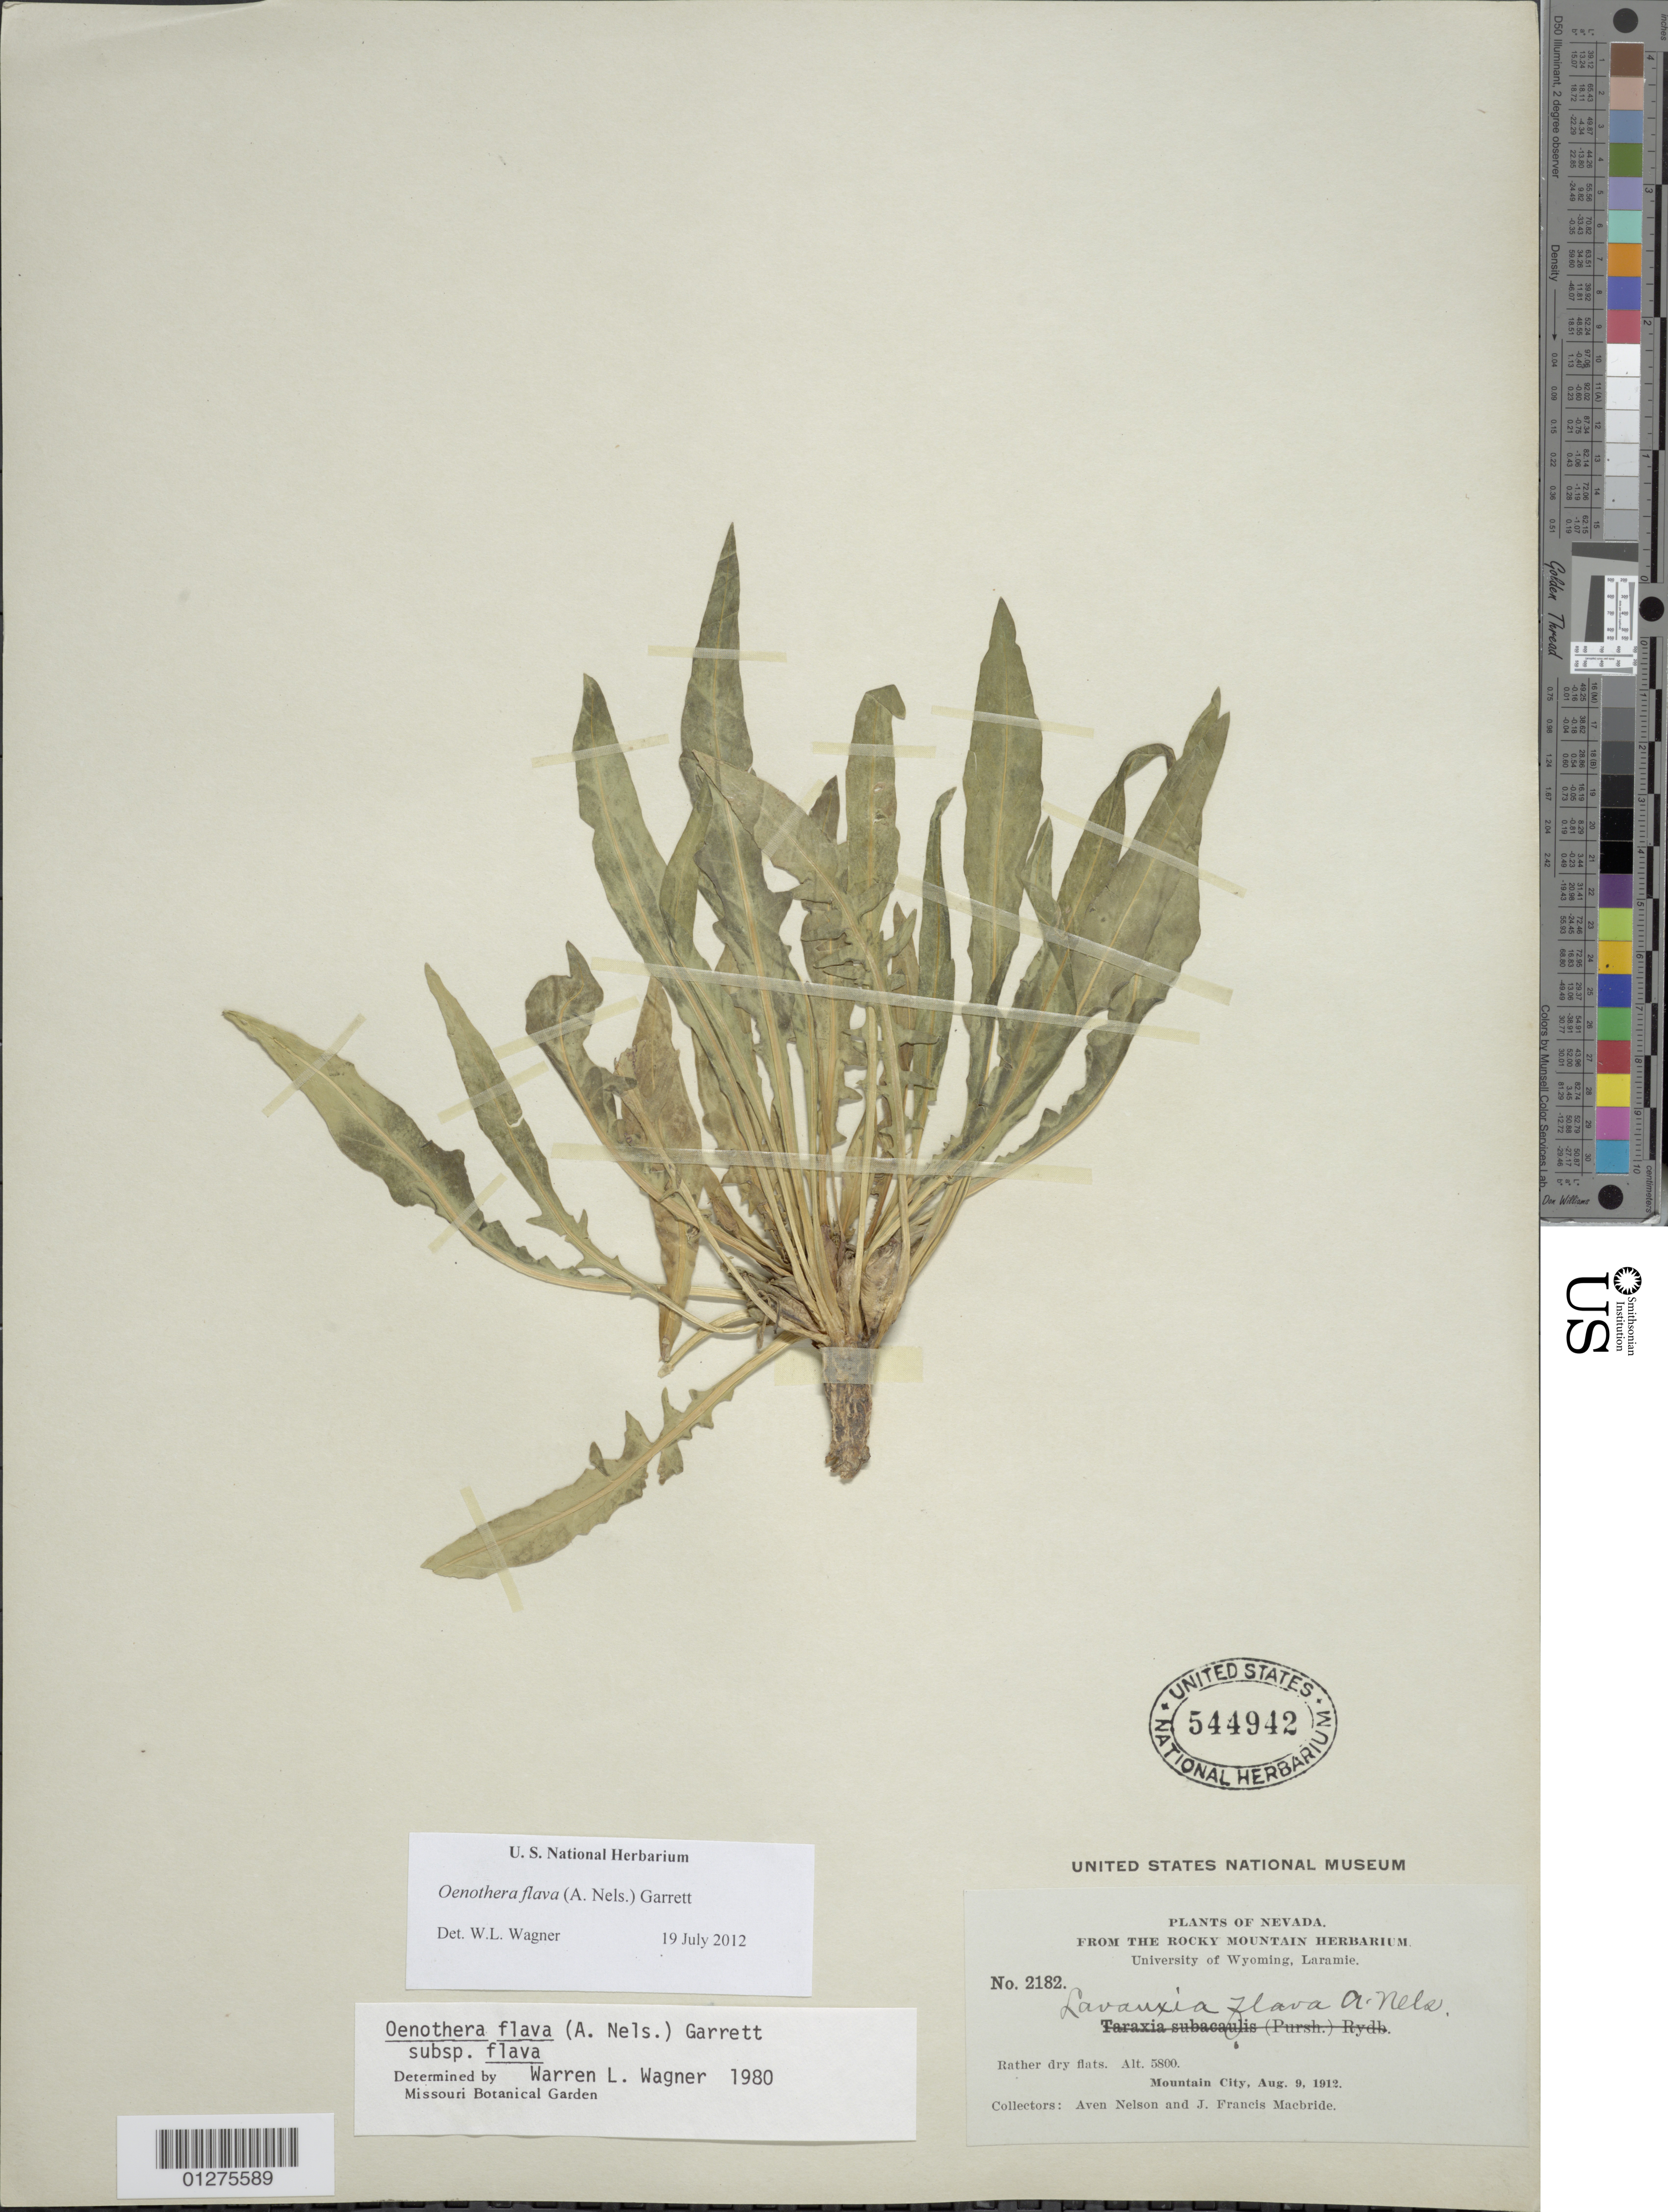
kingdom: Plantae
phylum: Tracheophyta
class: Magnoliopsida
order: Myrtales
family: Onagraceae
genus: Oenothera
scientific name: Oenothera flava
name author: (A. Nelson) Garrett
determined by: Wagner, W. L., (BOT), Smithsonian Institution - National Museum of Natural History (UNITED STATES)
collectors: A. Nelson & J. F. Macbride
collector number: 2182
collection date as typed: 09 Aug 1912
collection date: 1912-08-09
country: United States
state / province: Nevada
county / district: Elko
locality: Mountain City.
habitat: Rather dry flats.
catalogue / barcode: US 544942